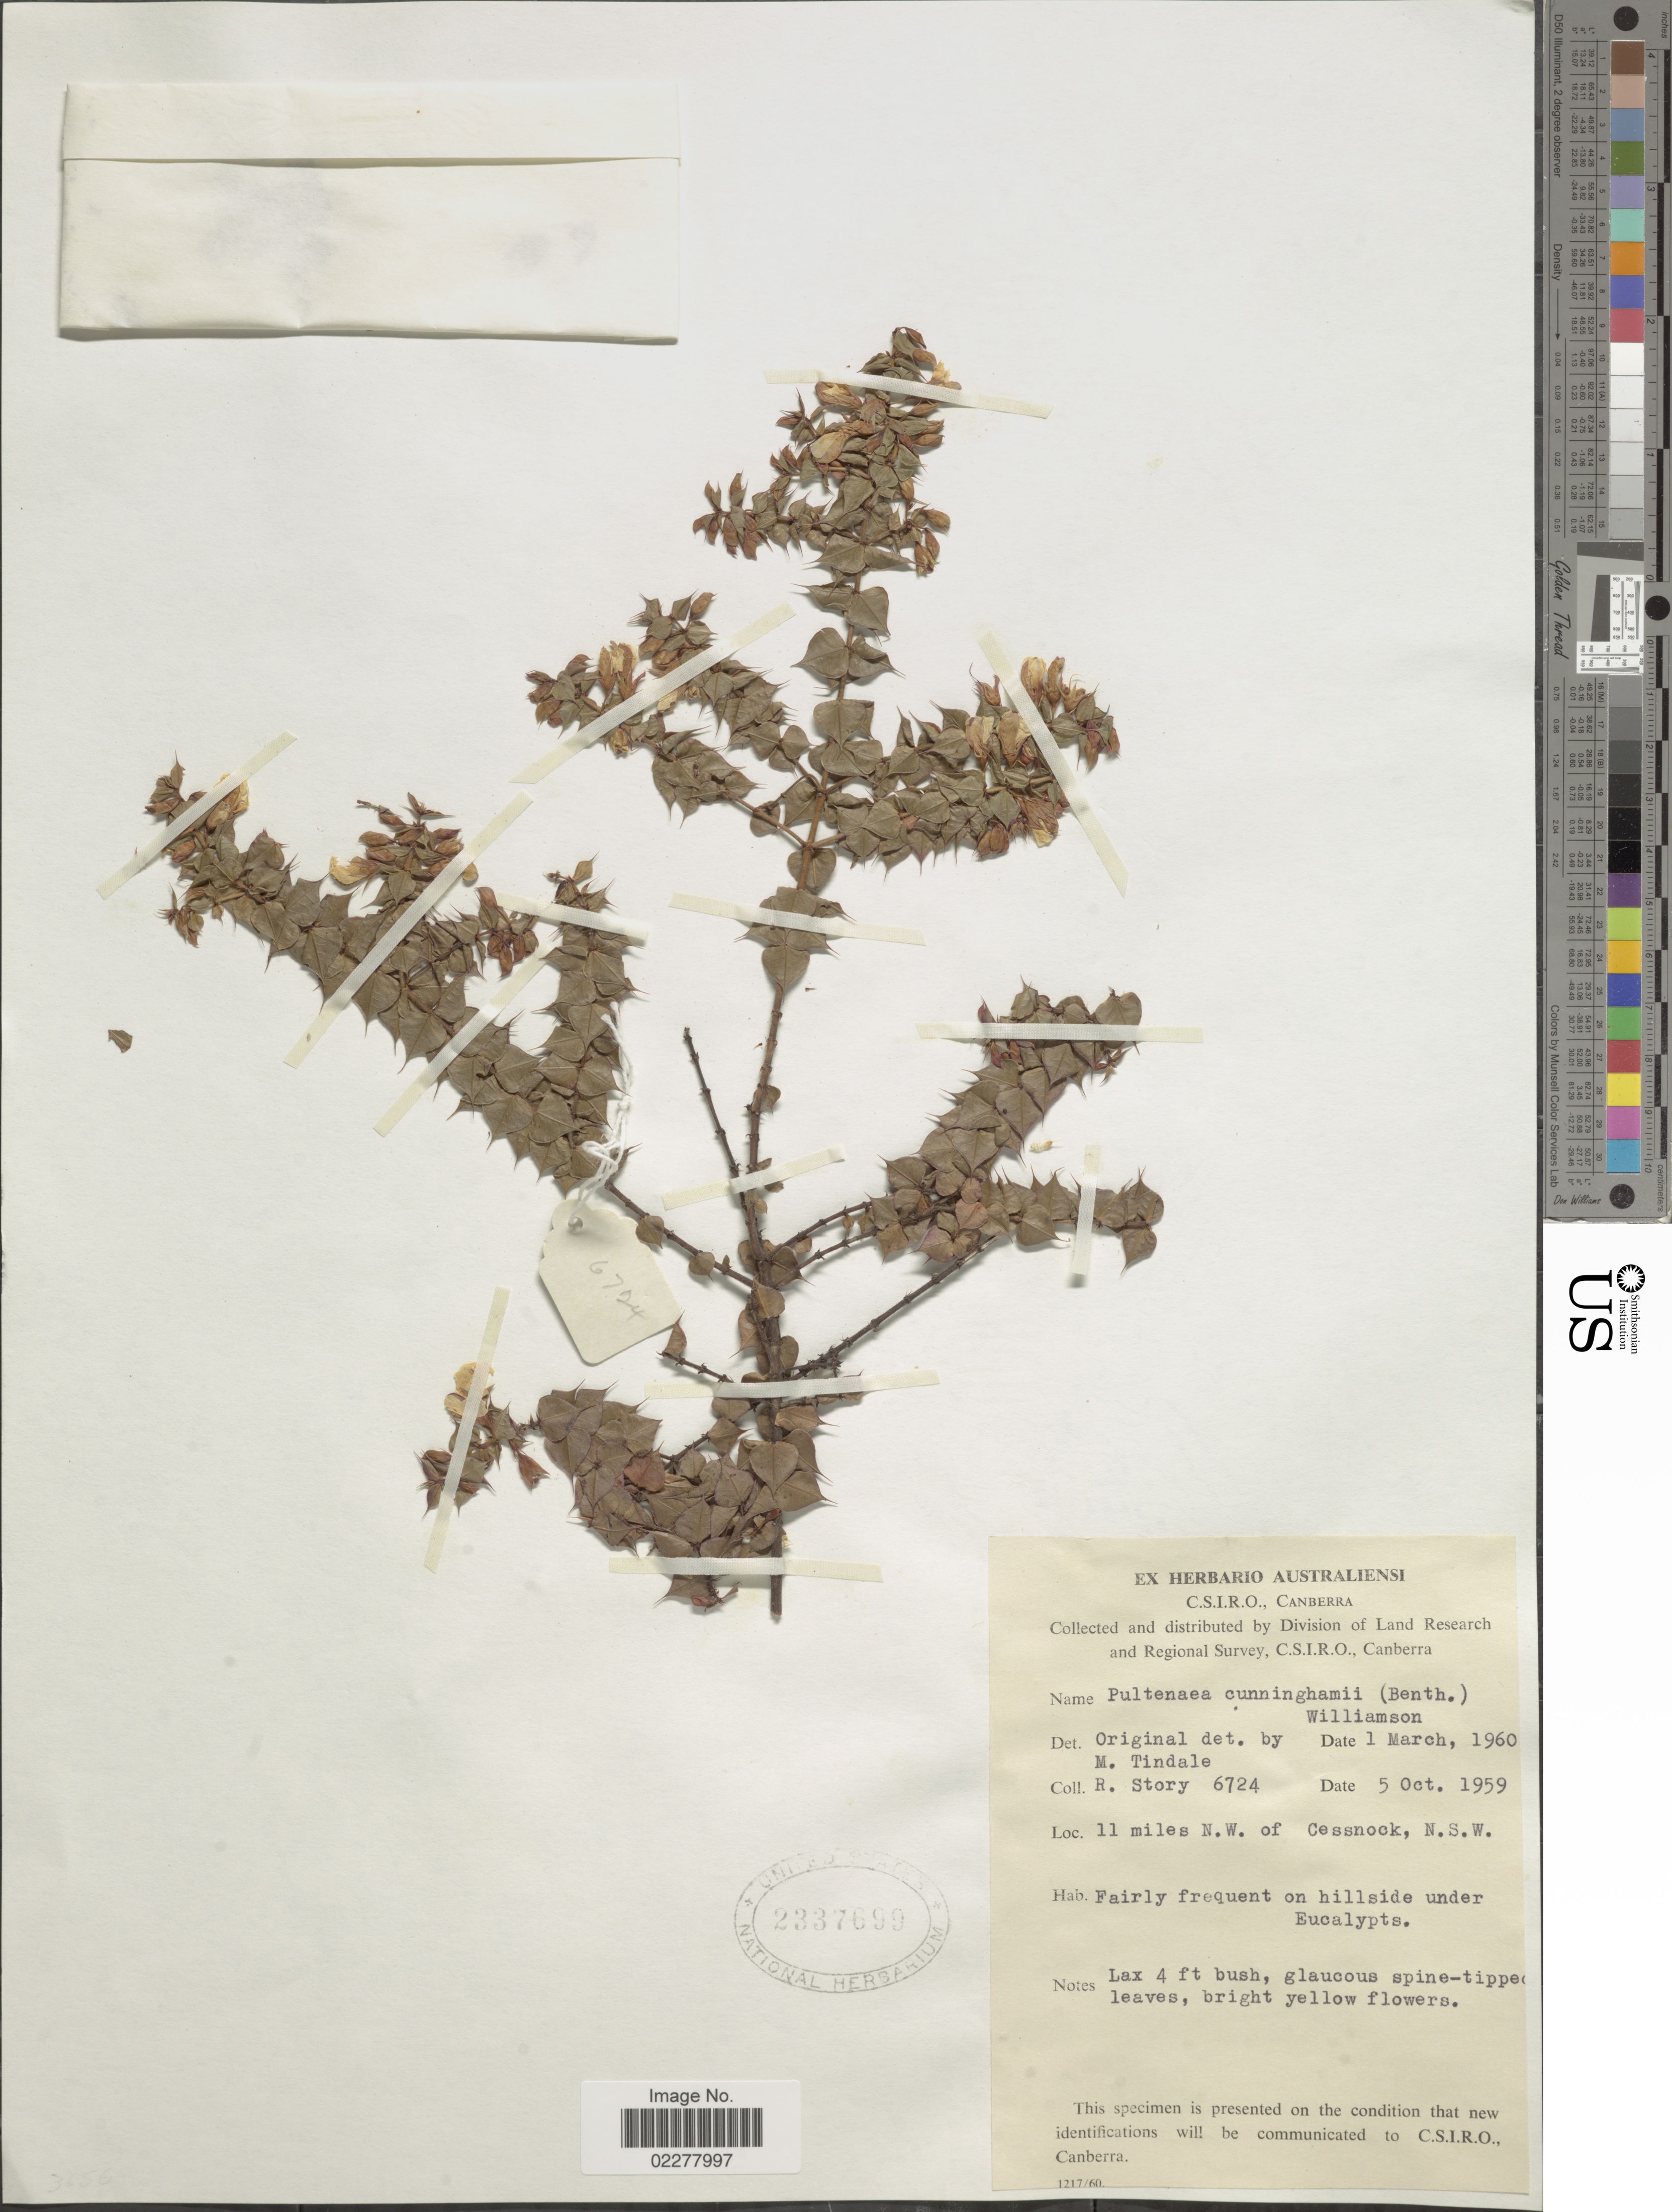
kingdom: Plantae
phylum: Tracheophyta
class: Magnoliopsida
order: Fabales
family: Fabaceae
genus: Pultenaea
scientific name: Pultenaea spinosa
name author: Will.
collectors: R. Story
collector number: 6724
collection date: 1959-10-05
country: Australia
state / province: New South Wales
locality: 11 miles N.W. of Cessnock, N.S.W.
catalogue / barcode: US 2337699